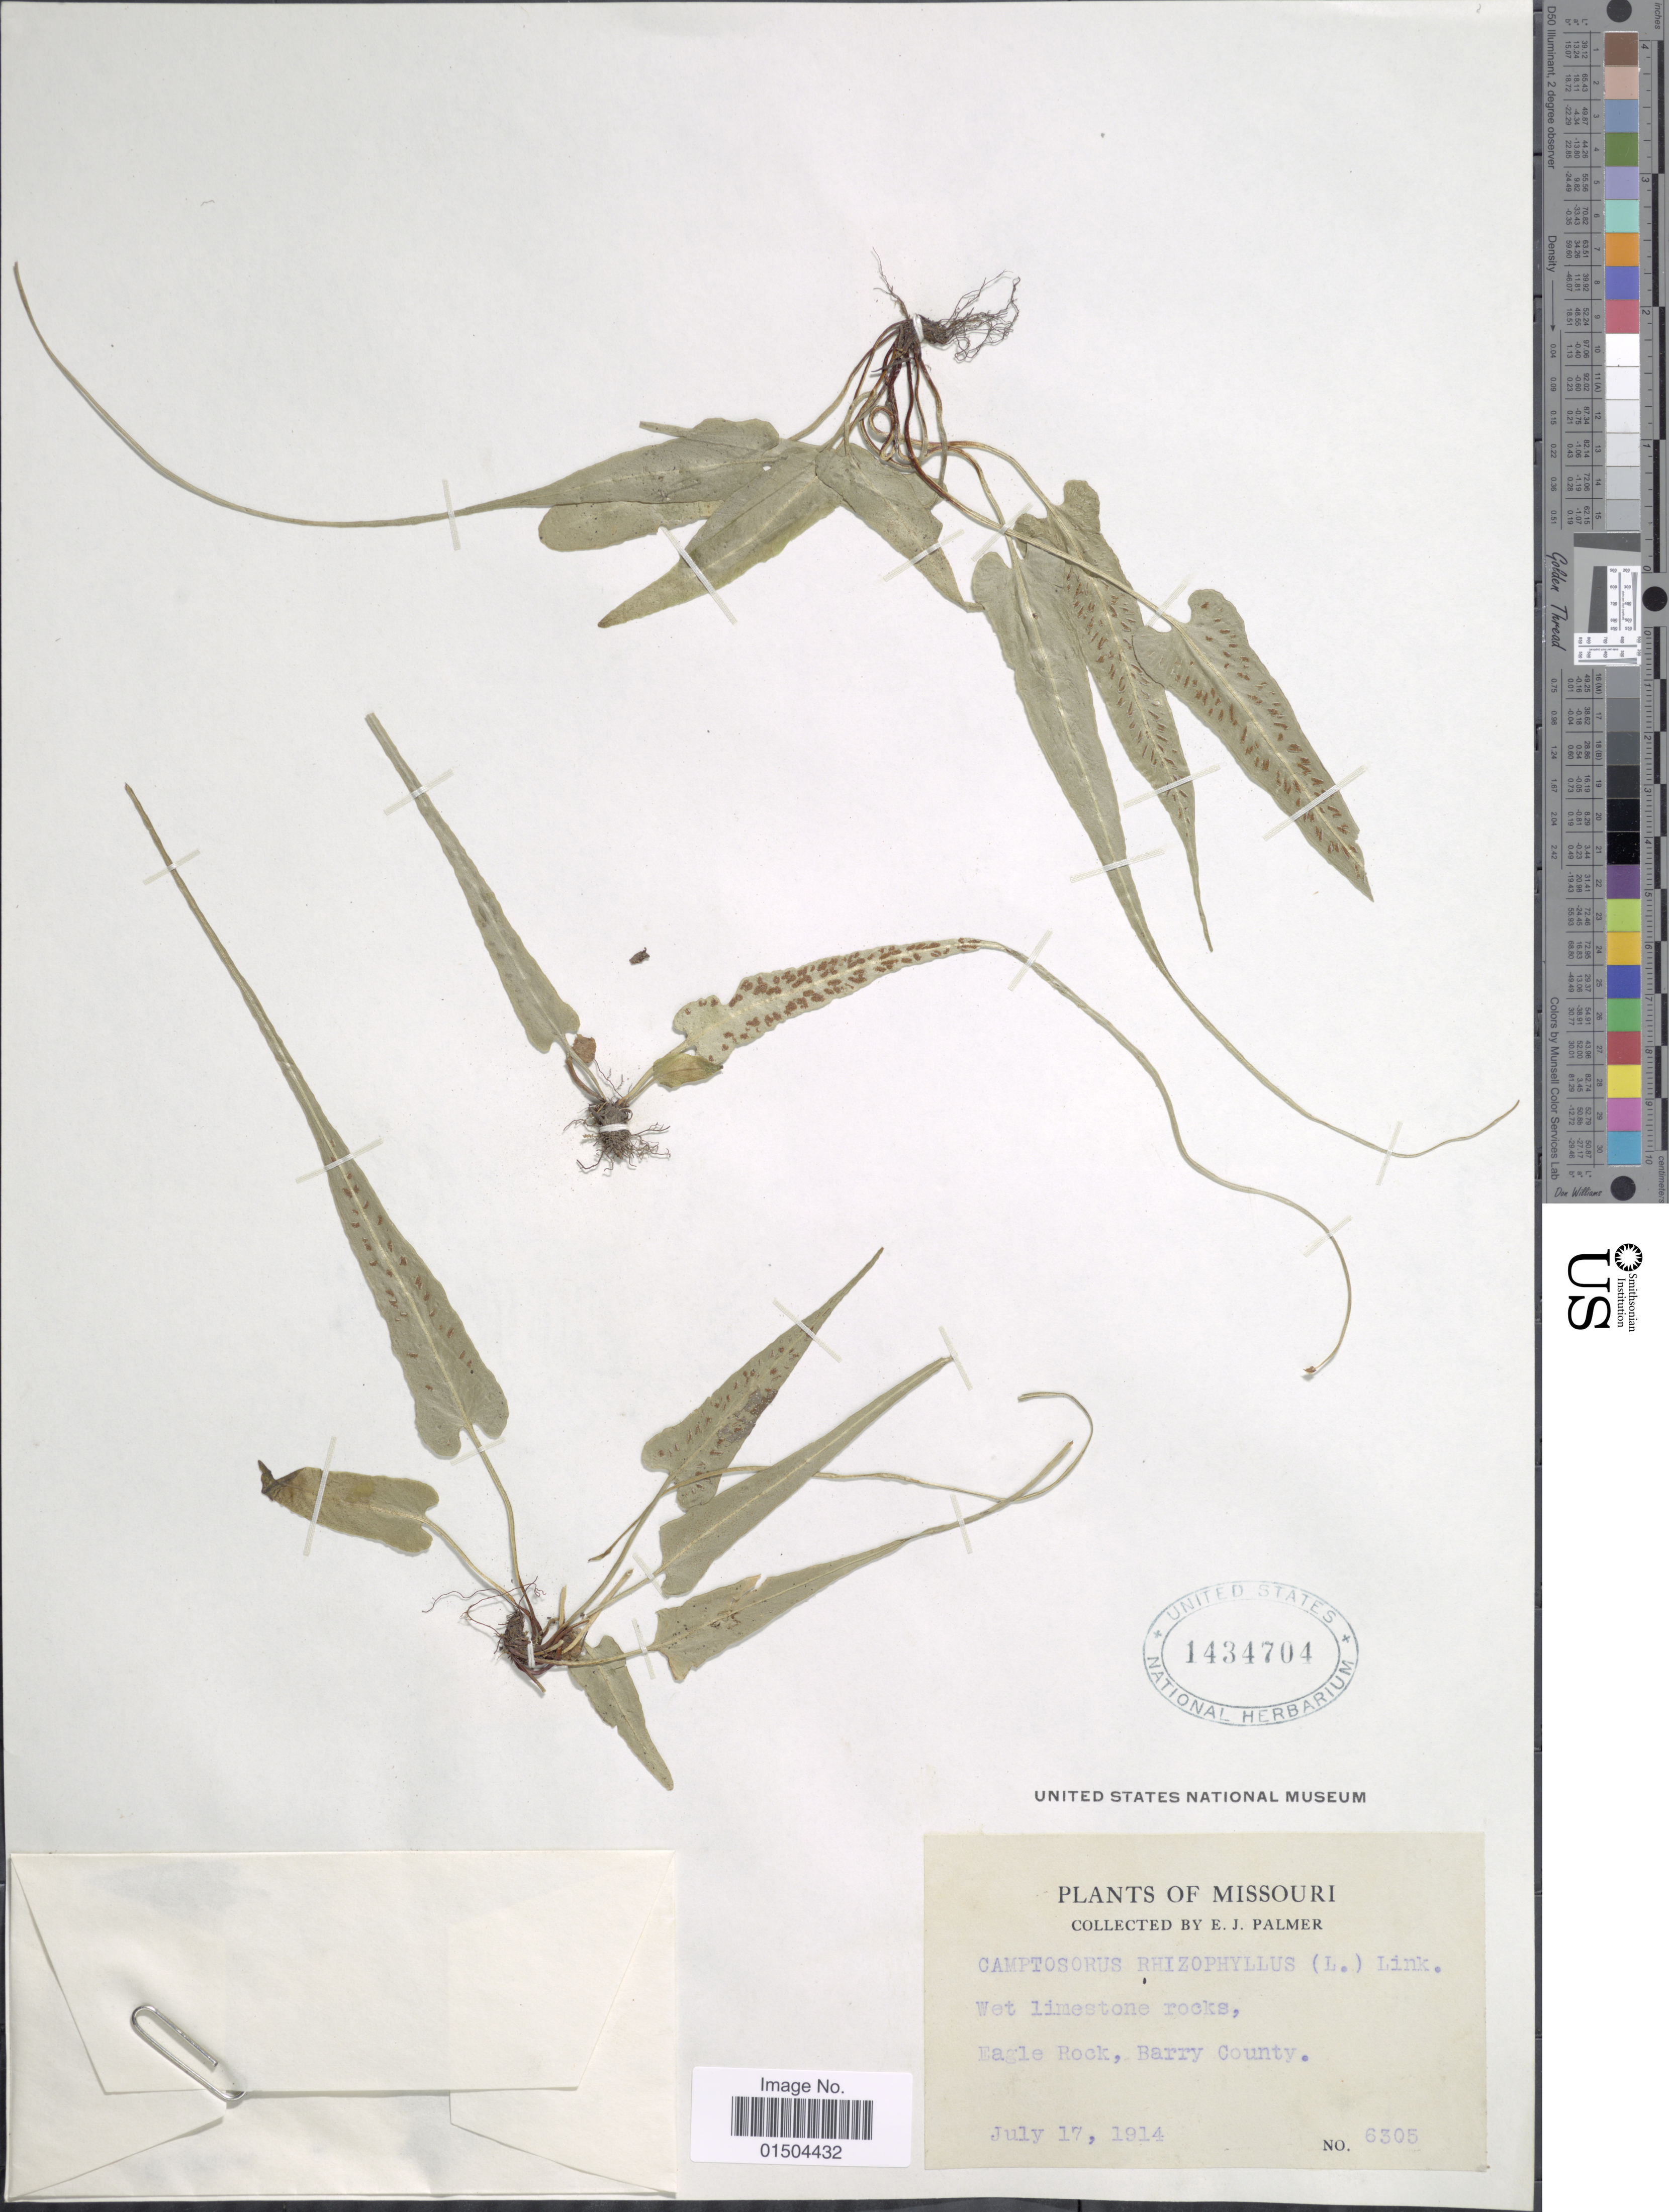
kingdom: Plantae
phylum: Tracheophyta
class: Polypodiopsida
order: Polypodiales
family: Aspleniaceae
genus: Asplenium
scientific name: Asplenium rhizophyllum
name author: L.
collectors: E. J. Palmer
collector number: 6305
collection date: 1914-07-17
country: United States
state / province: Missouri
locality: Wet limestone rocks, Eagle Rock, Barry County.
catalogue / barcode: US 1434704